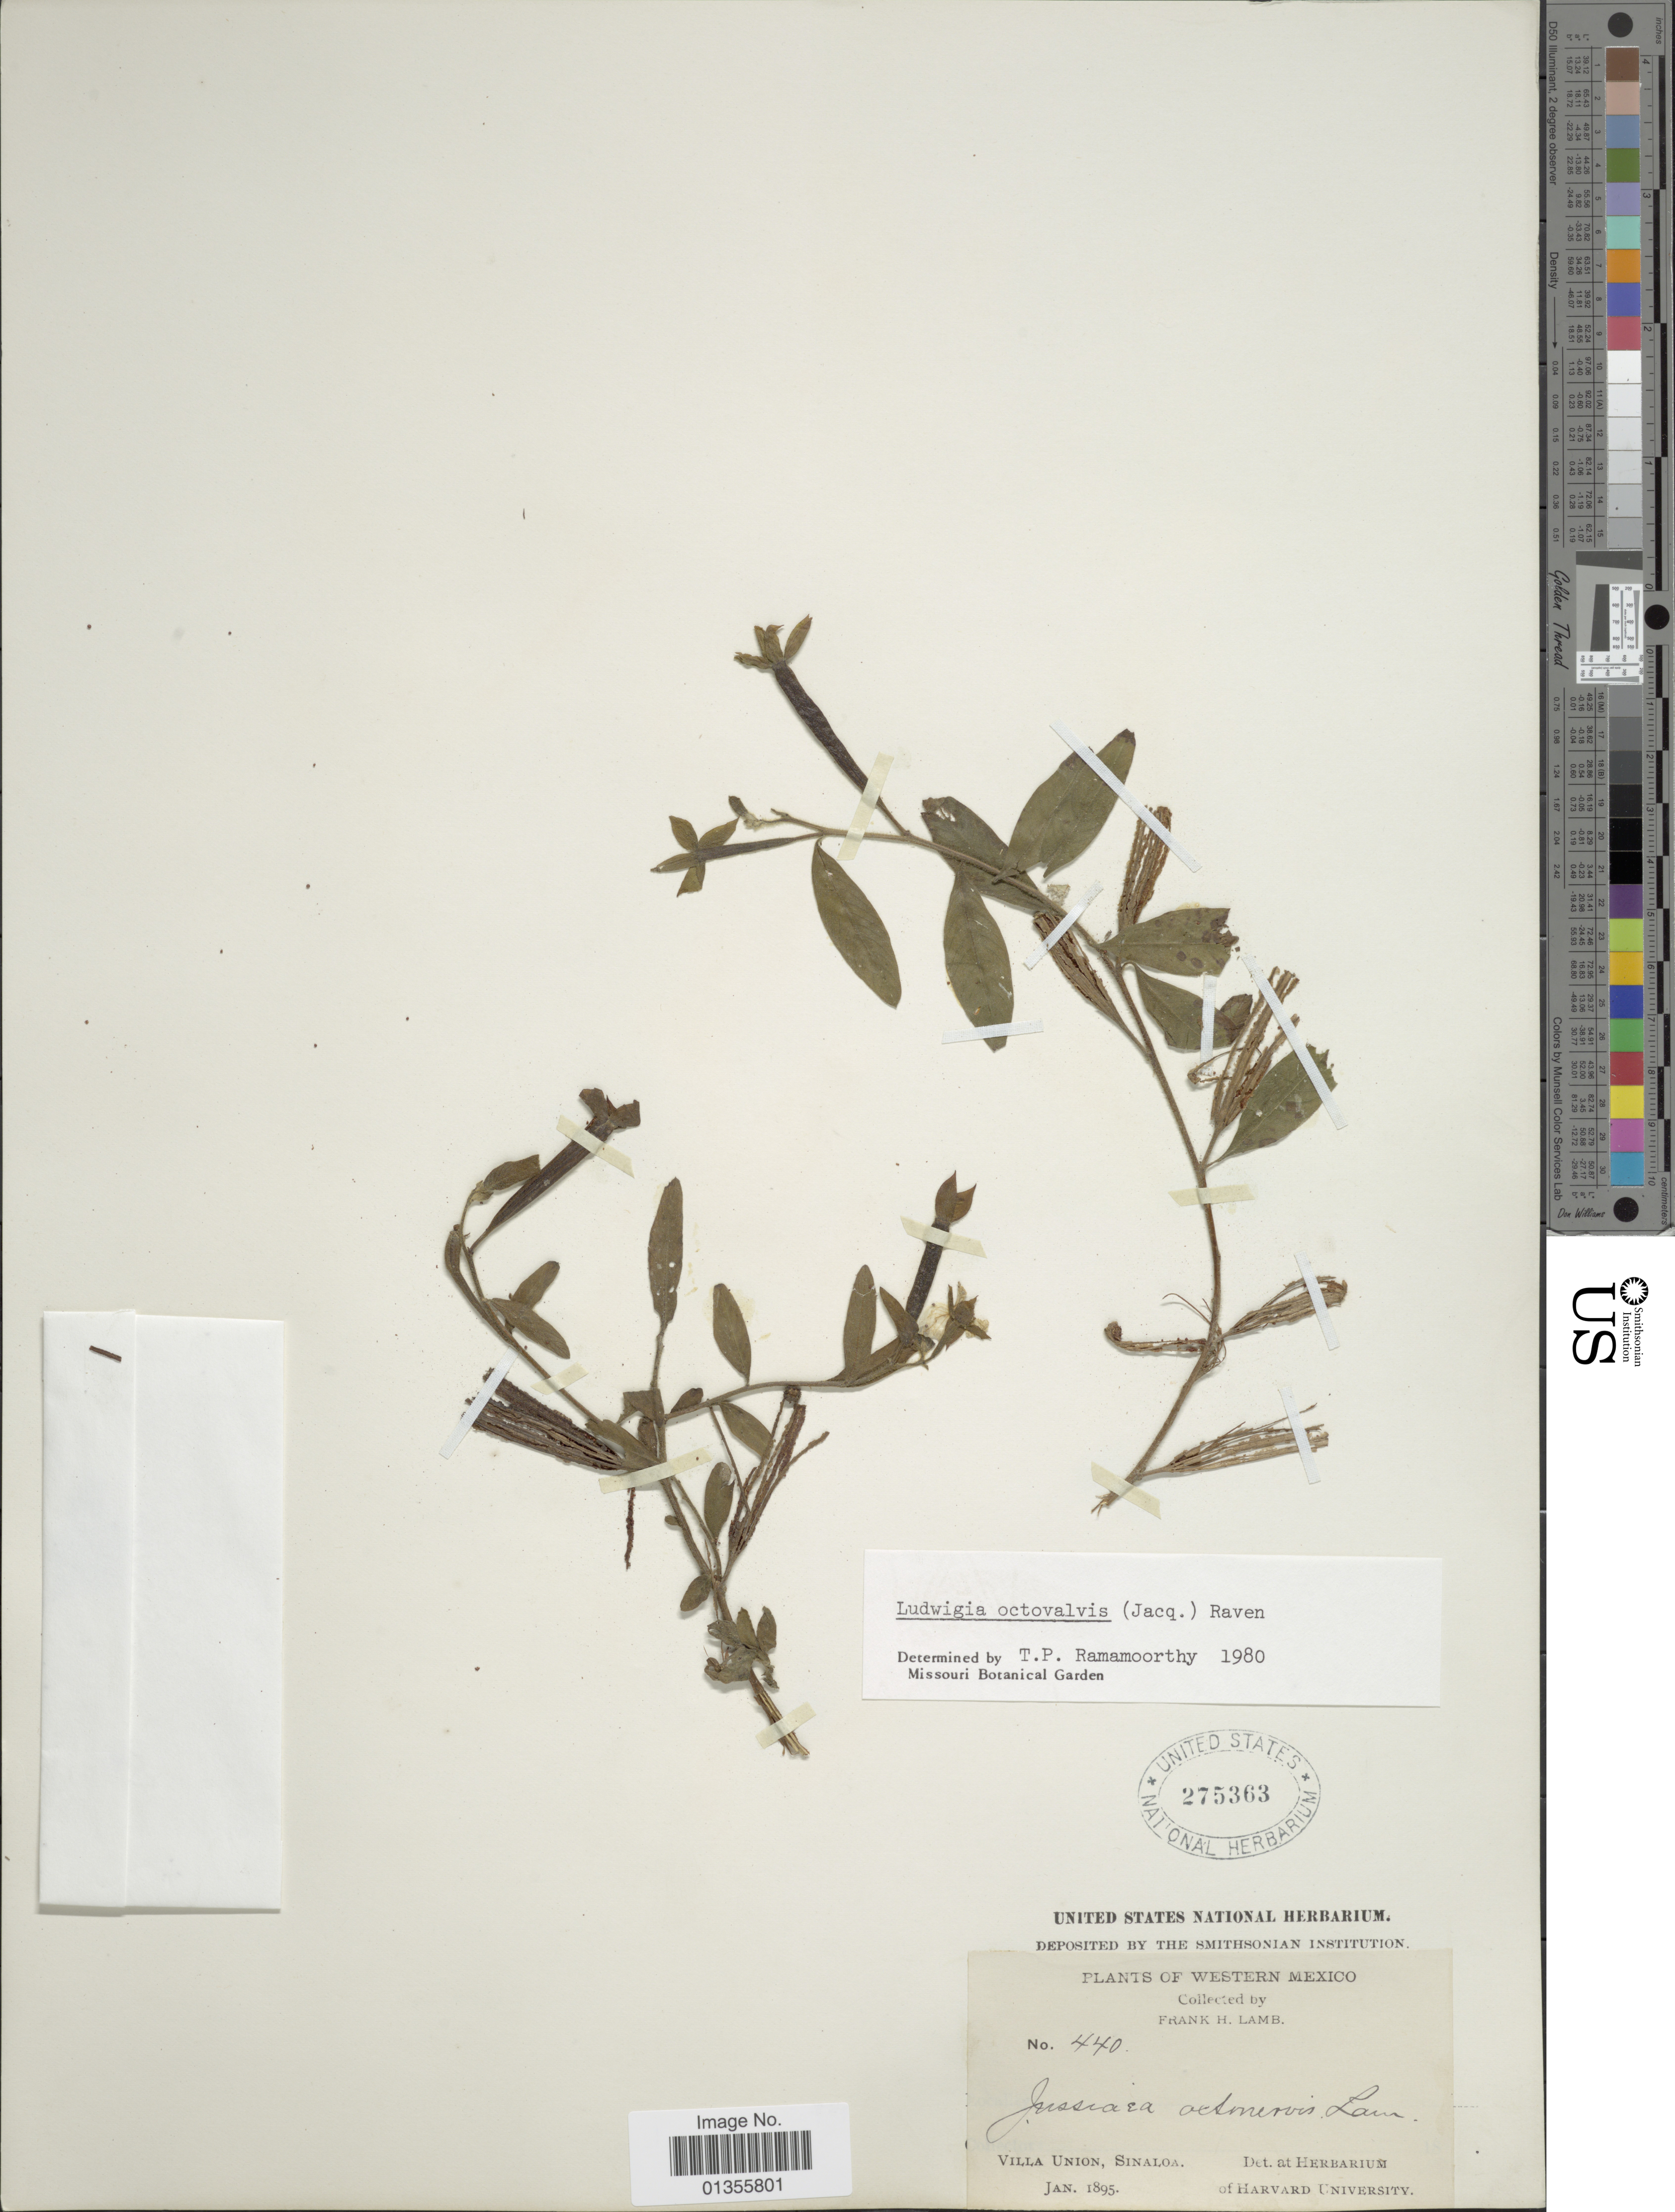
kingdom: Plantae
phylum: Tracheophyta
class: Magnoliopsida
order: Myrtales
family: Onagraceae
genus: Ludwigia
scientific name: Ludwigia octovalvis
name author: (Jacq.) P.H. Raven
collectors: F. H. Lamb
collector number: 440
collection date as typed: Jan 1895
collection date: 1895-01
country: Mexico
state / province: Sinaloa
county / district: Mazatlán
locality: Villa Unión.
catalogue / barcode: US 275363